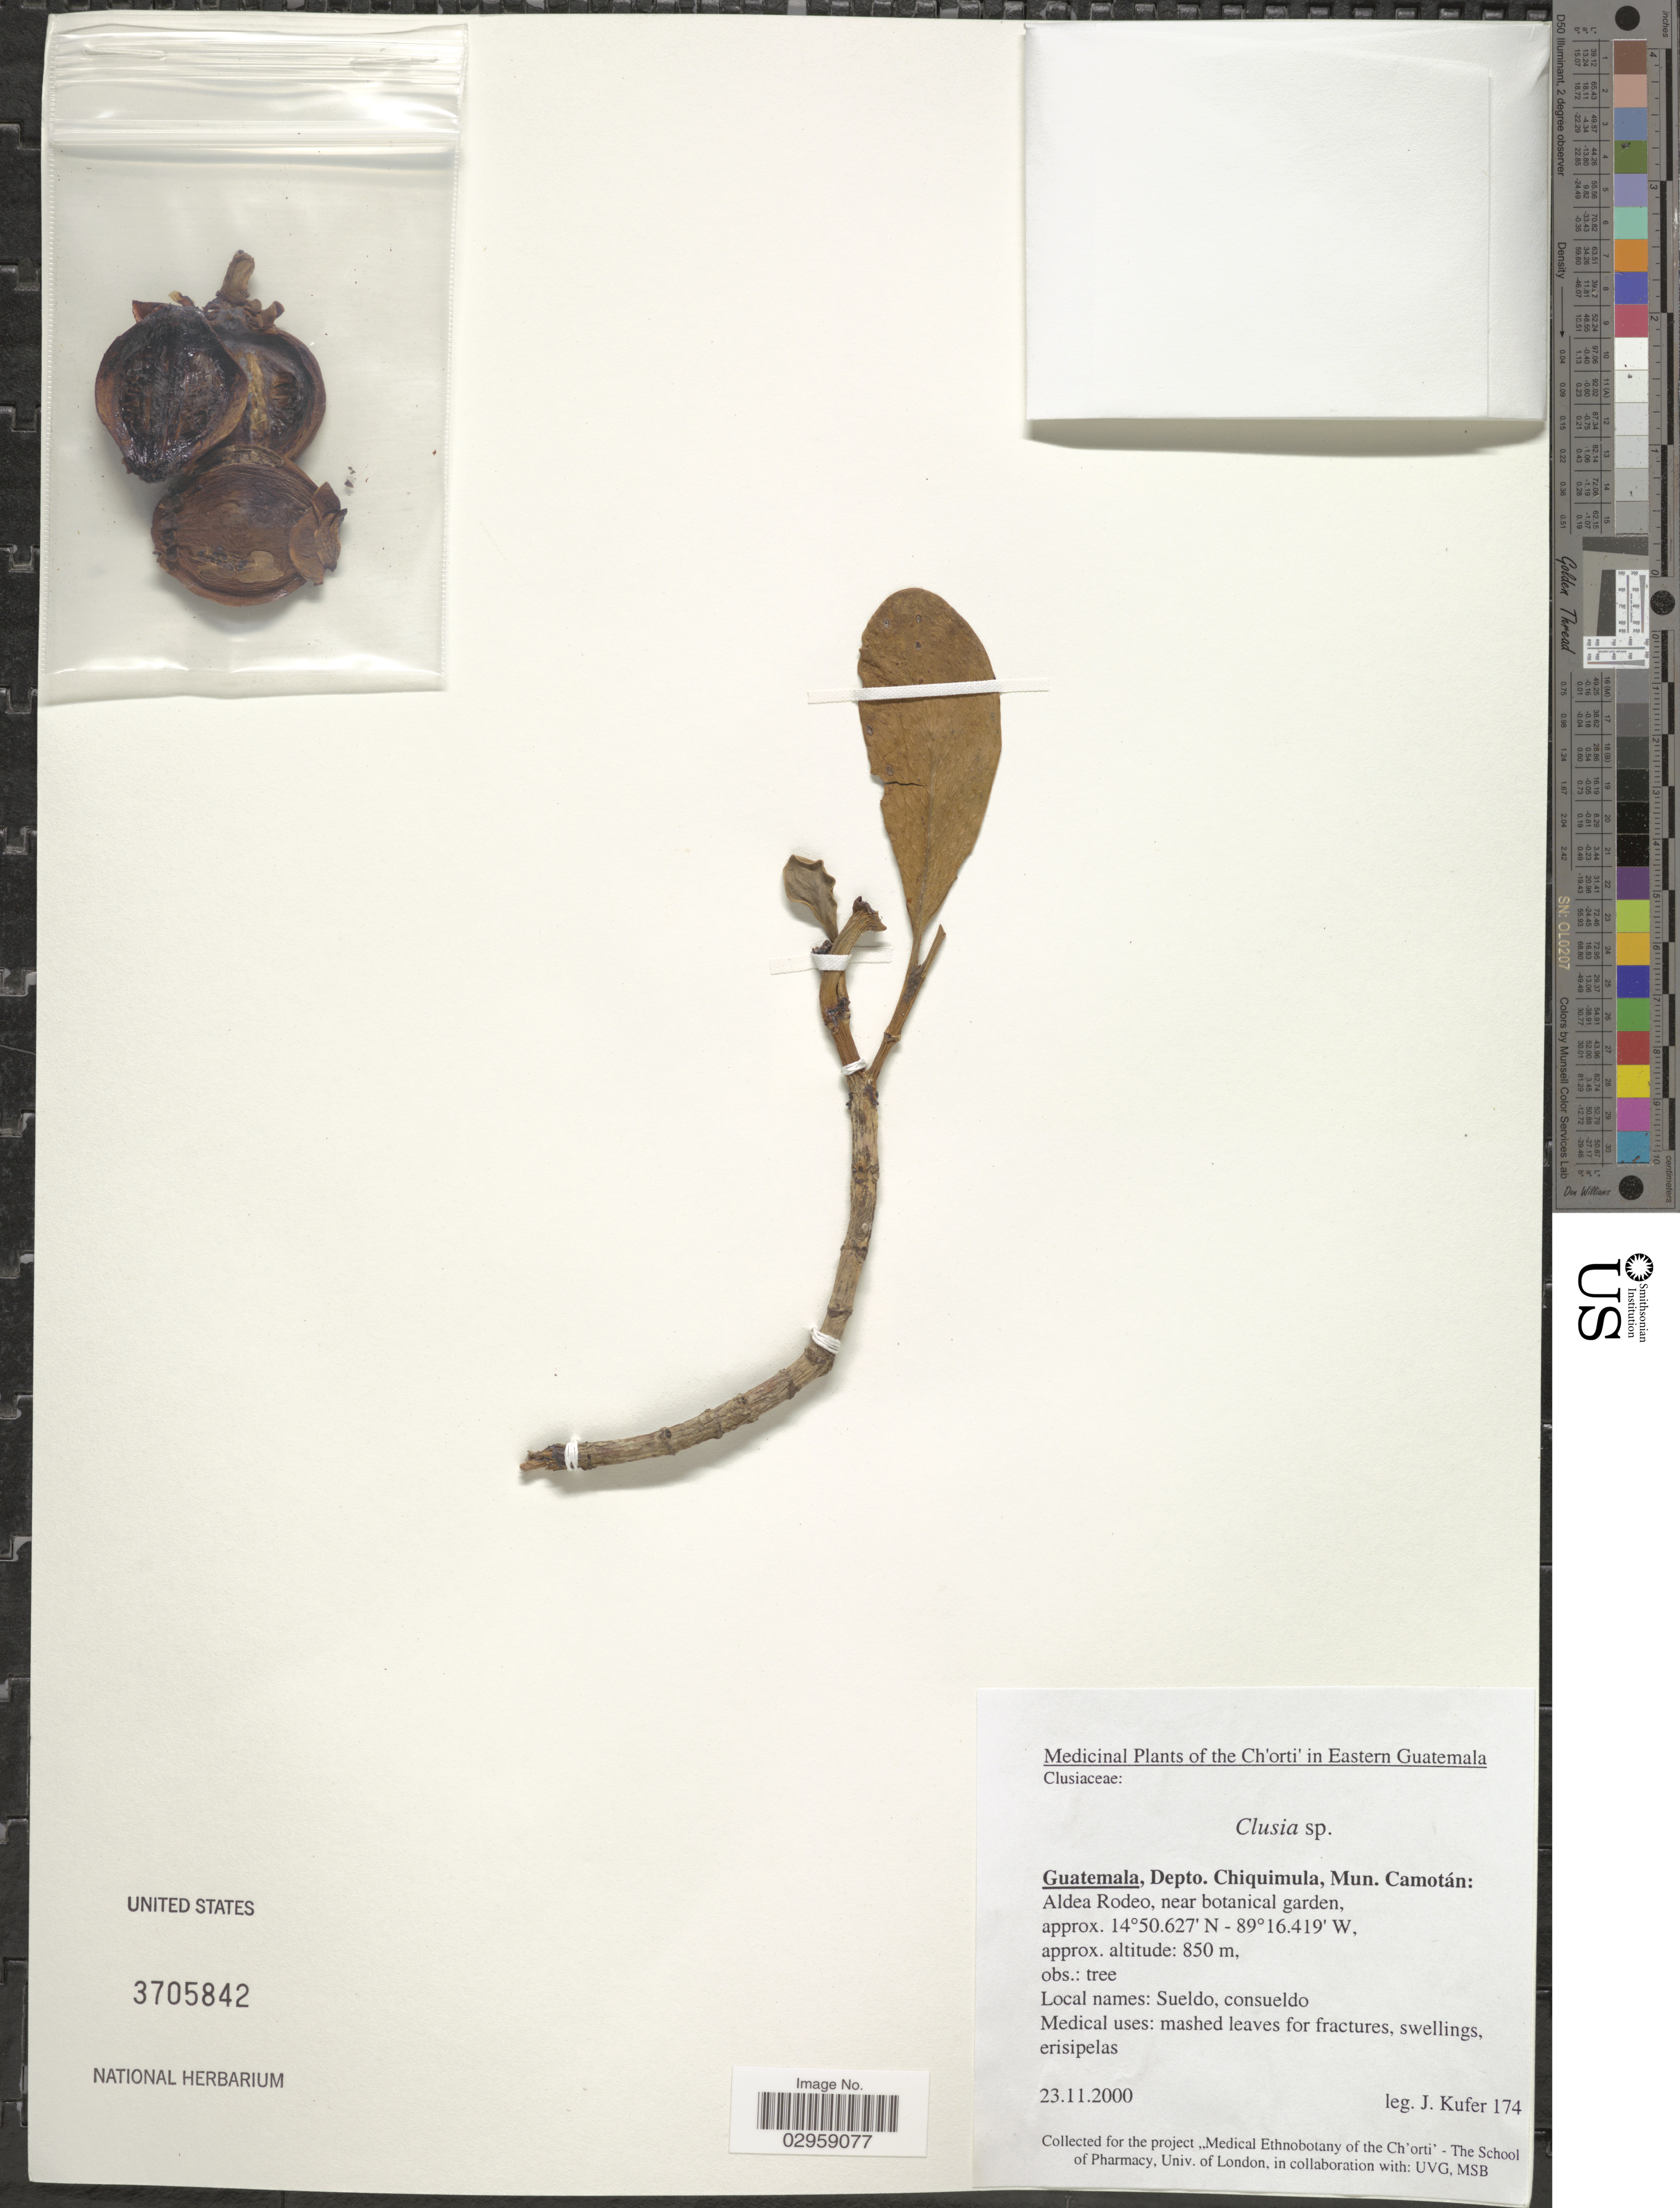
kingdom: Plantae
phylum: Tracheophyta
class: Magnoliopsida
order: Malpighiales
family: Clusiaceae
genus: Clusia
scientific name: Clusia sp.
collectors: J. Kufer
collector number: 174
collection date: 2000-11-23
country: Guatemala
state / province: Chiquimula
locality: Depto. Chiquimula, Mun. Camotán: Aldea Rodea, near botanical garden.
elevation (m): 850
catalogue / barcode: US 3705842